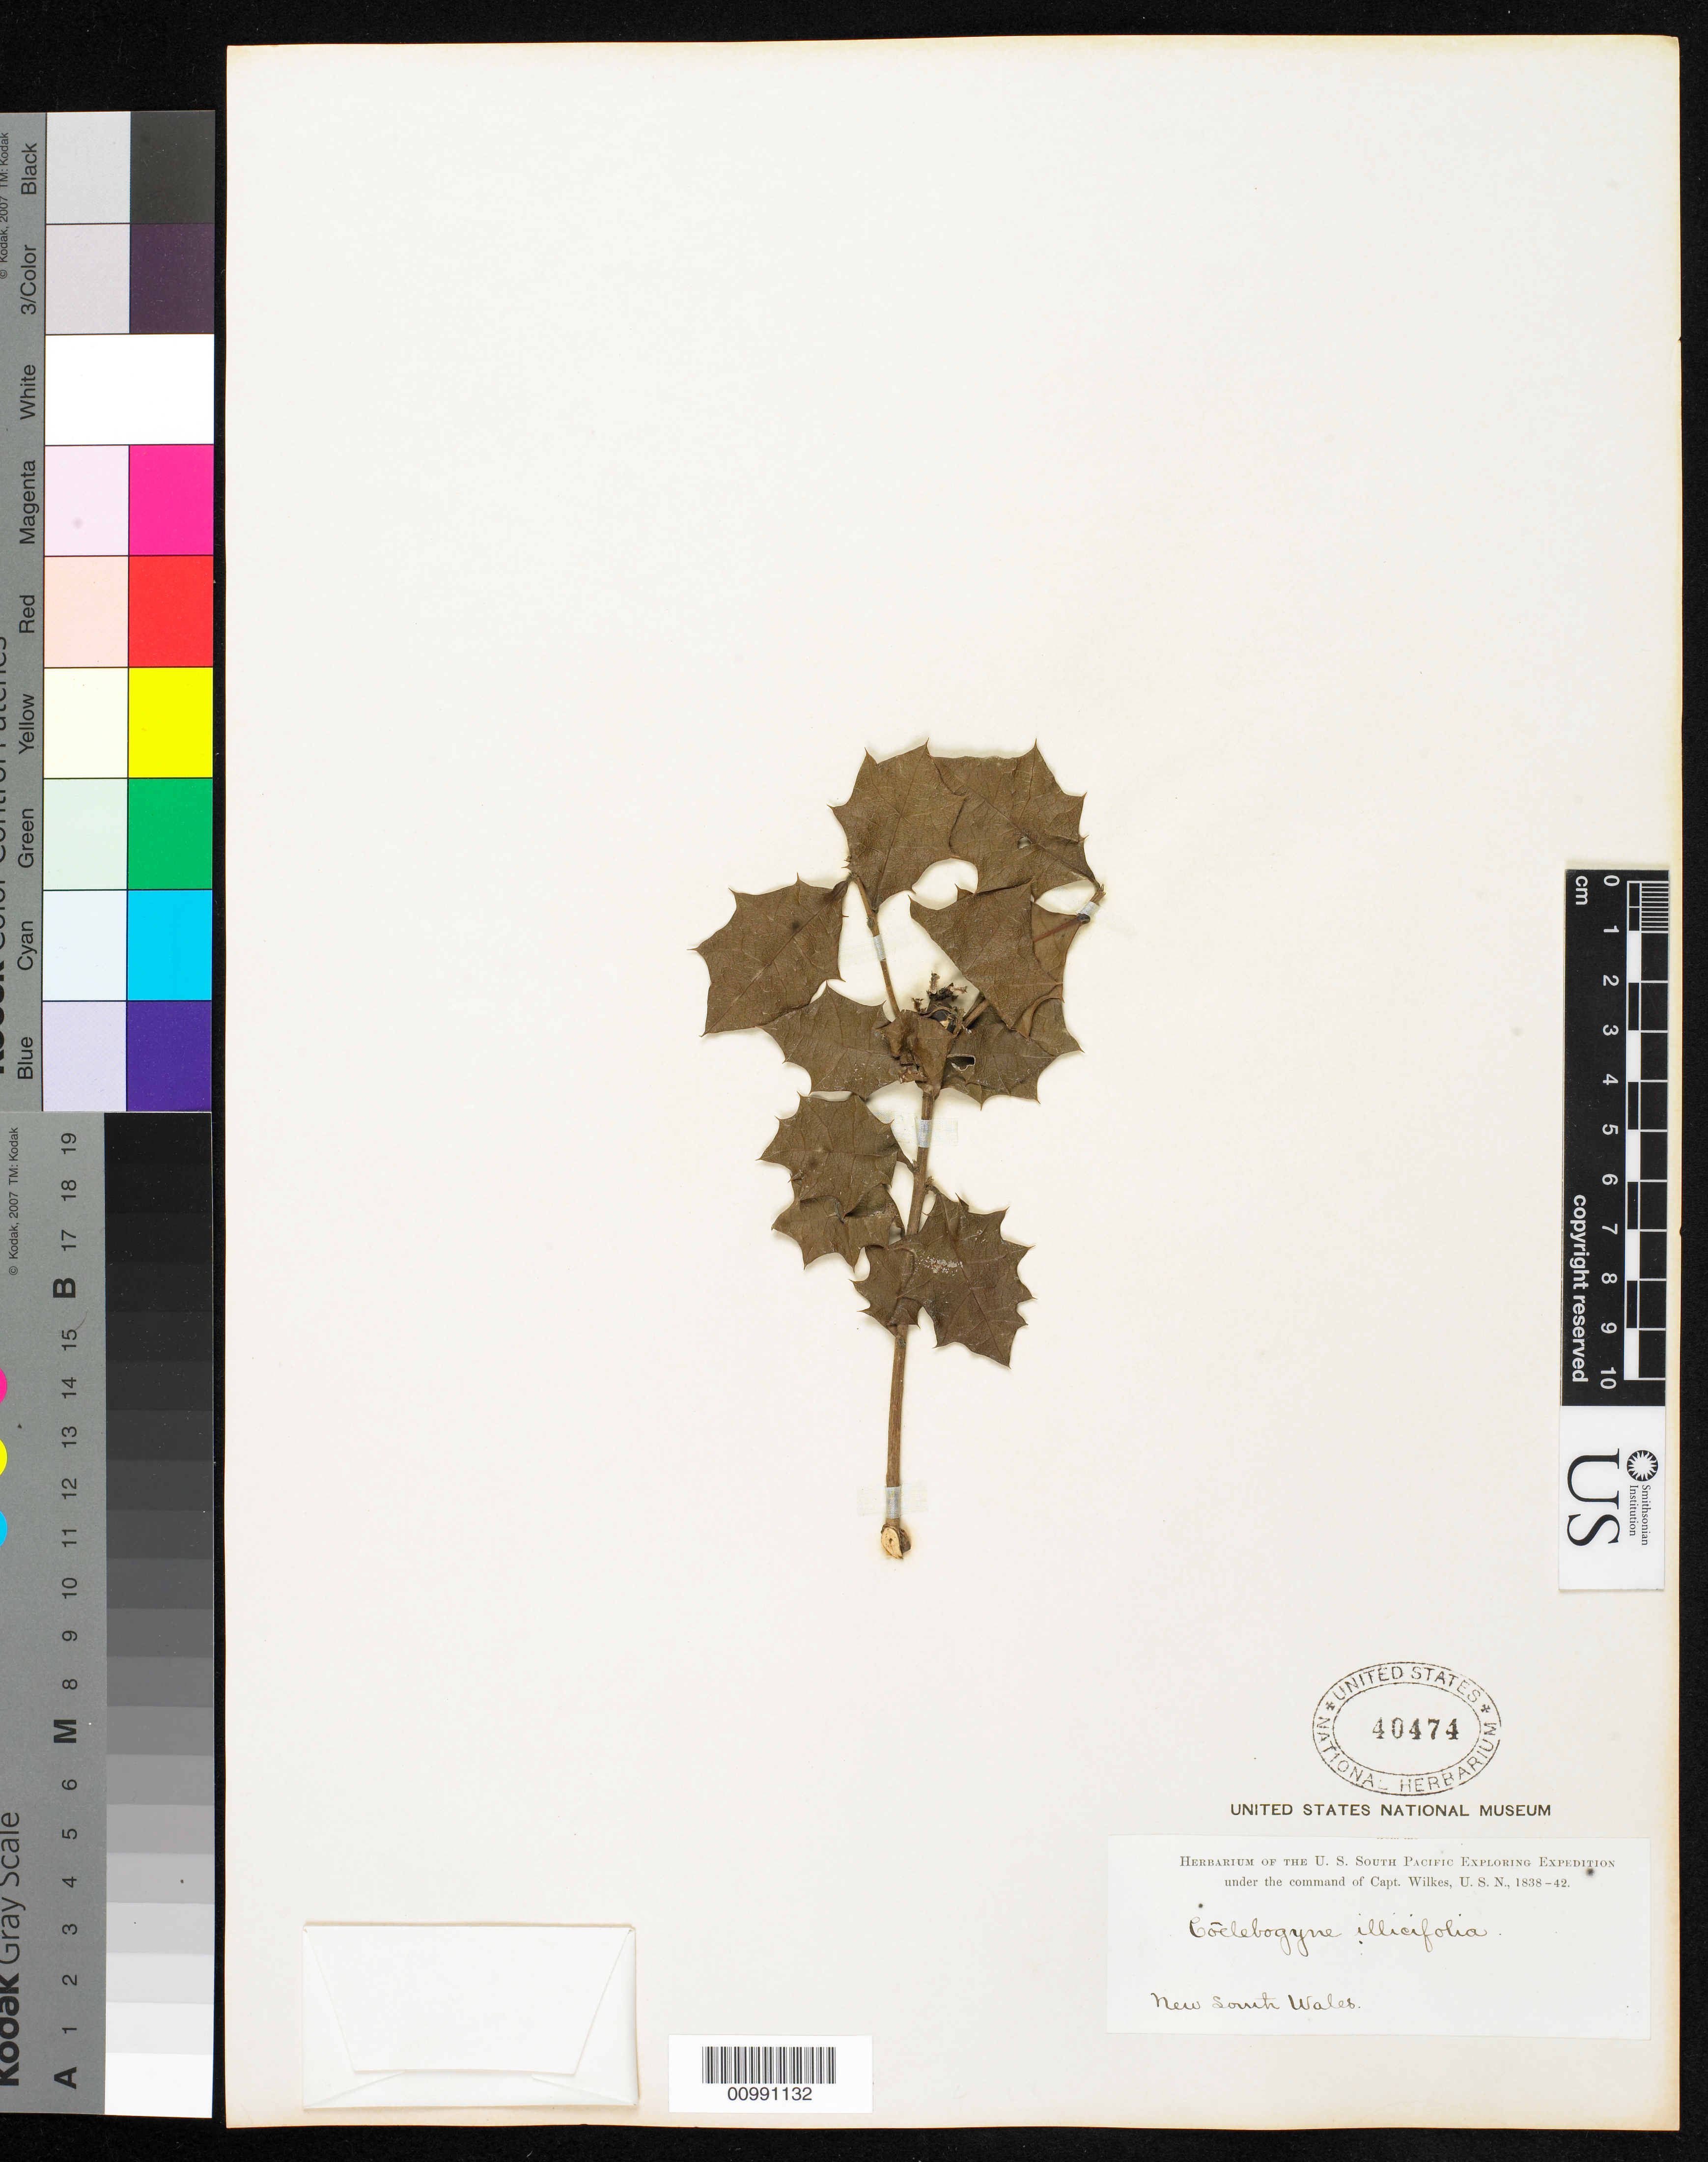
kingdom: Plantae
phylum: Tracheophyta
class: Magnoliopsida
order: Malpighiales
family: Euphorbiaceae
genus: Alchornea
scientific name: Alchornea ilicifolia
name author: (Js. Sm.) Müll. Arg.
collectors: Wilkes Explor. Exped.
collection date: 1838/1842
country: Australia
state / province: New South Wales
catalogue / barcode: US 40474